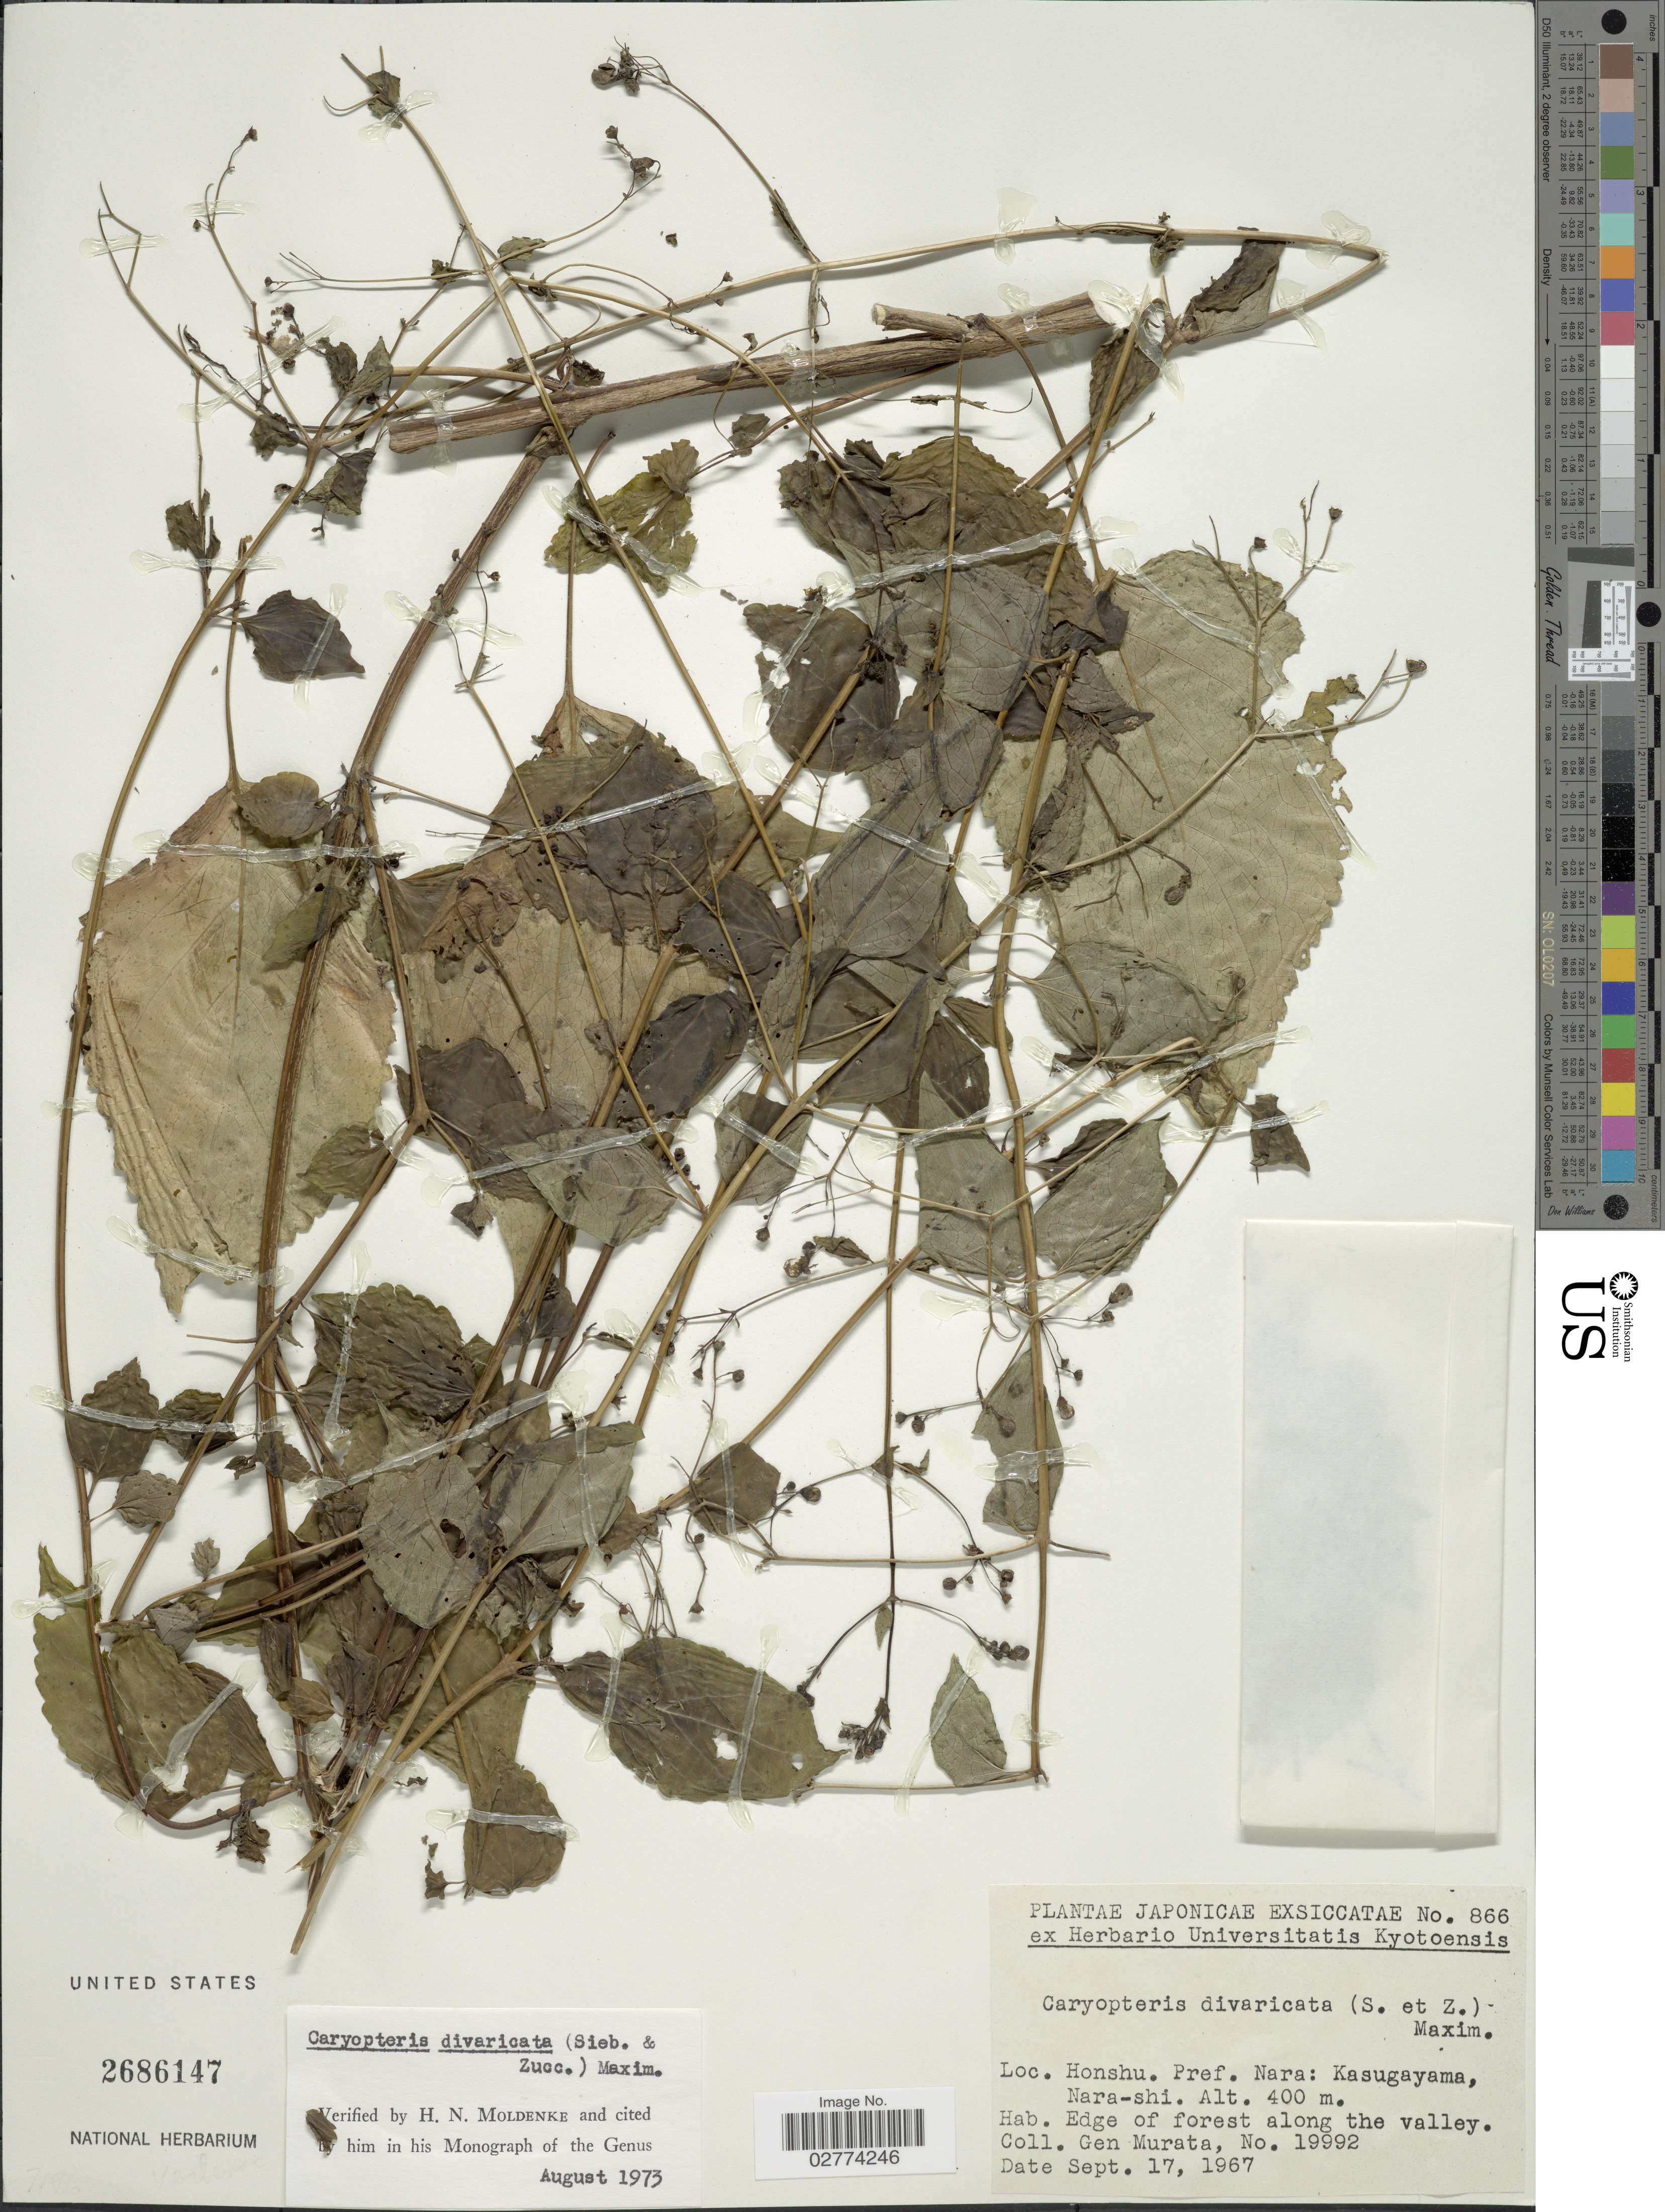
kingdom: Plantae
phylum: Tracheophyta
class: Magnoliopsida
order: Lamiales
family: Lamiaceae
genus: Caryopteris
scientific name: Caryopteris divaricata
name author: Maxim.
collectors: G. Murata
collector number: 19992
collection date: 1967-09-17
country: Japan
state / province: Nara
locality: Japonicae. Honshu. Pref. Nara: Kasugayama, Nara-shi. Edge of forest along the valley.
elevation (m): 400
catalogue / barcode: US 2686147